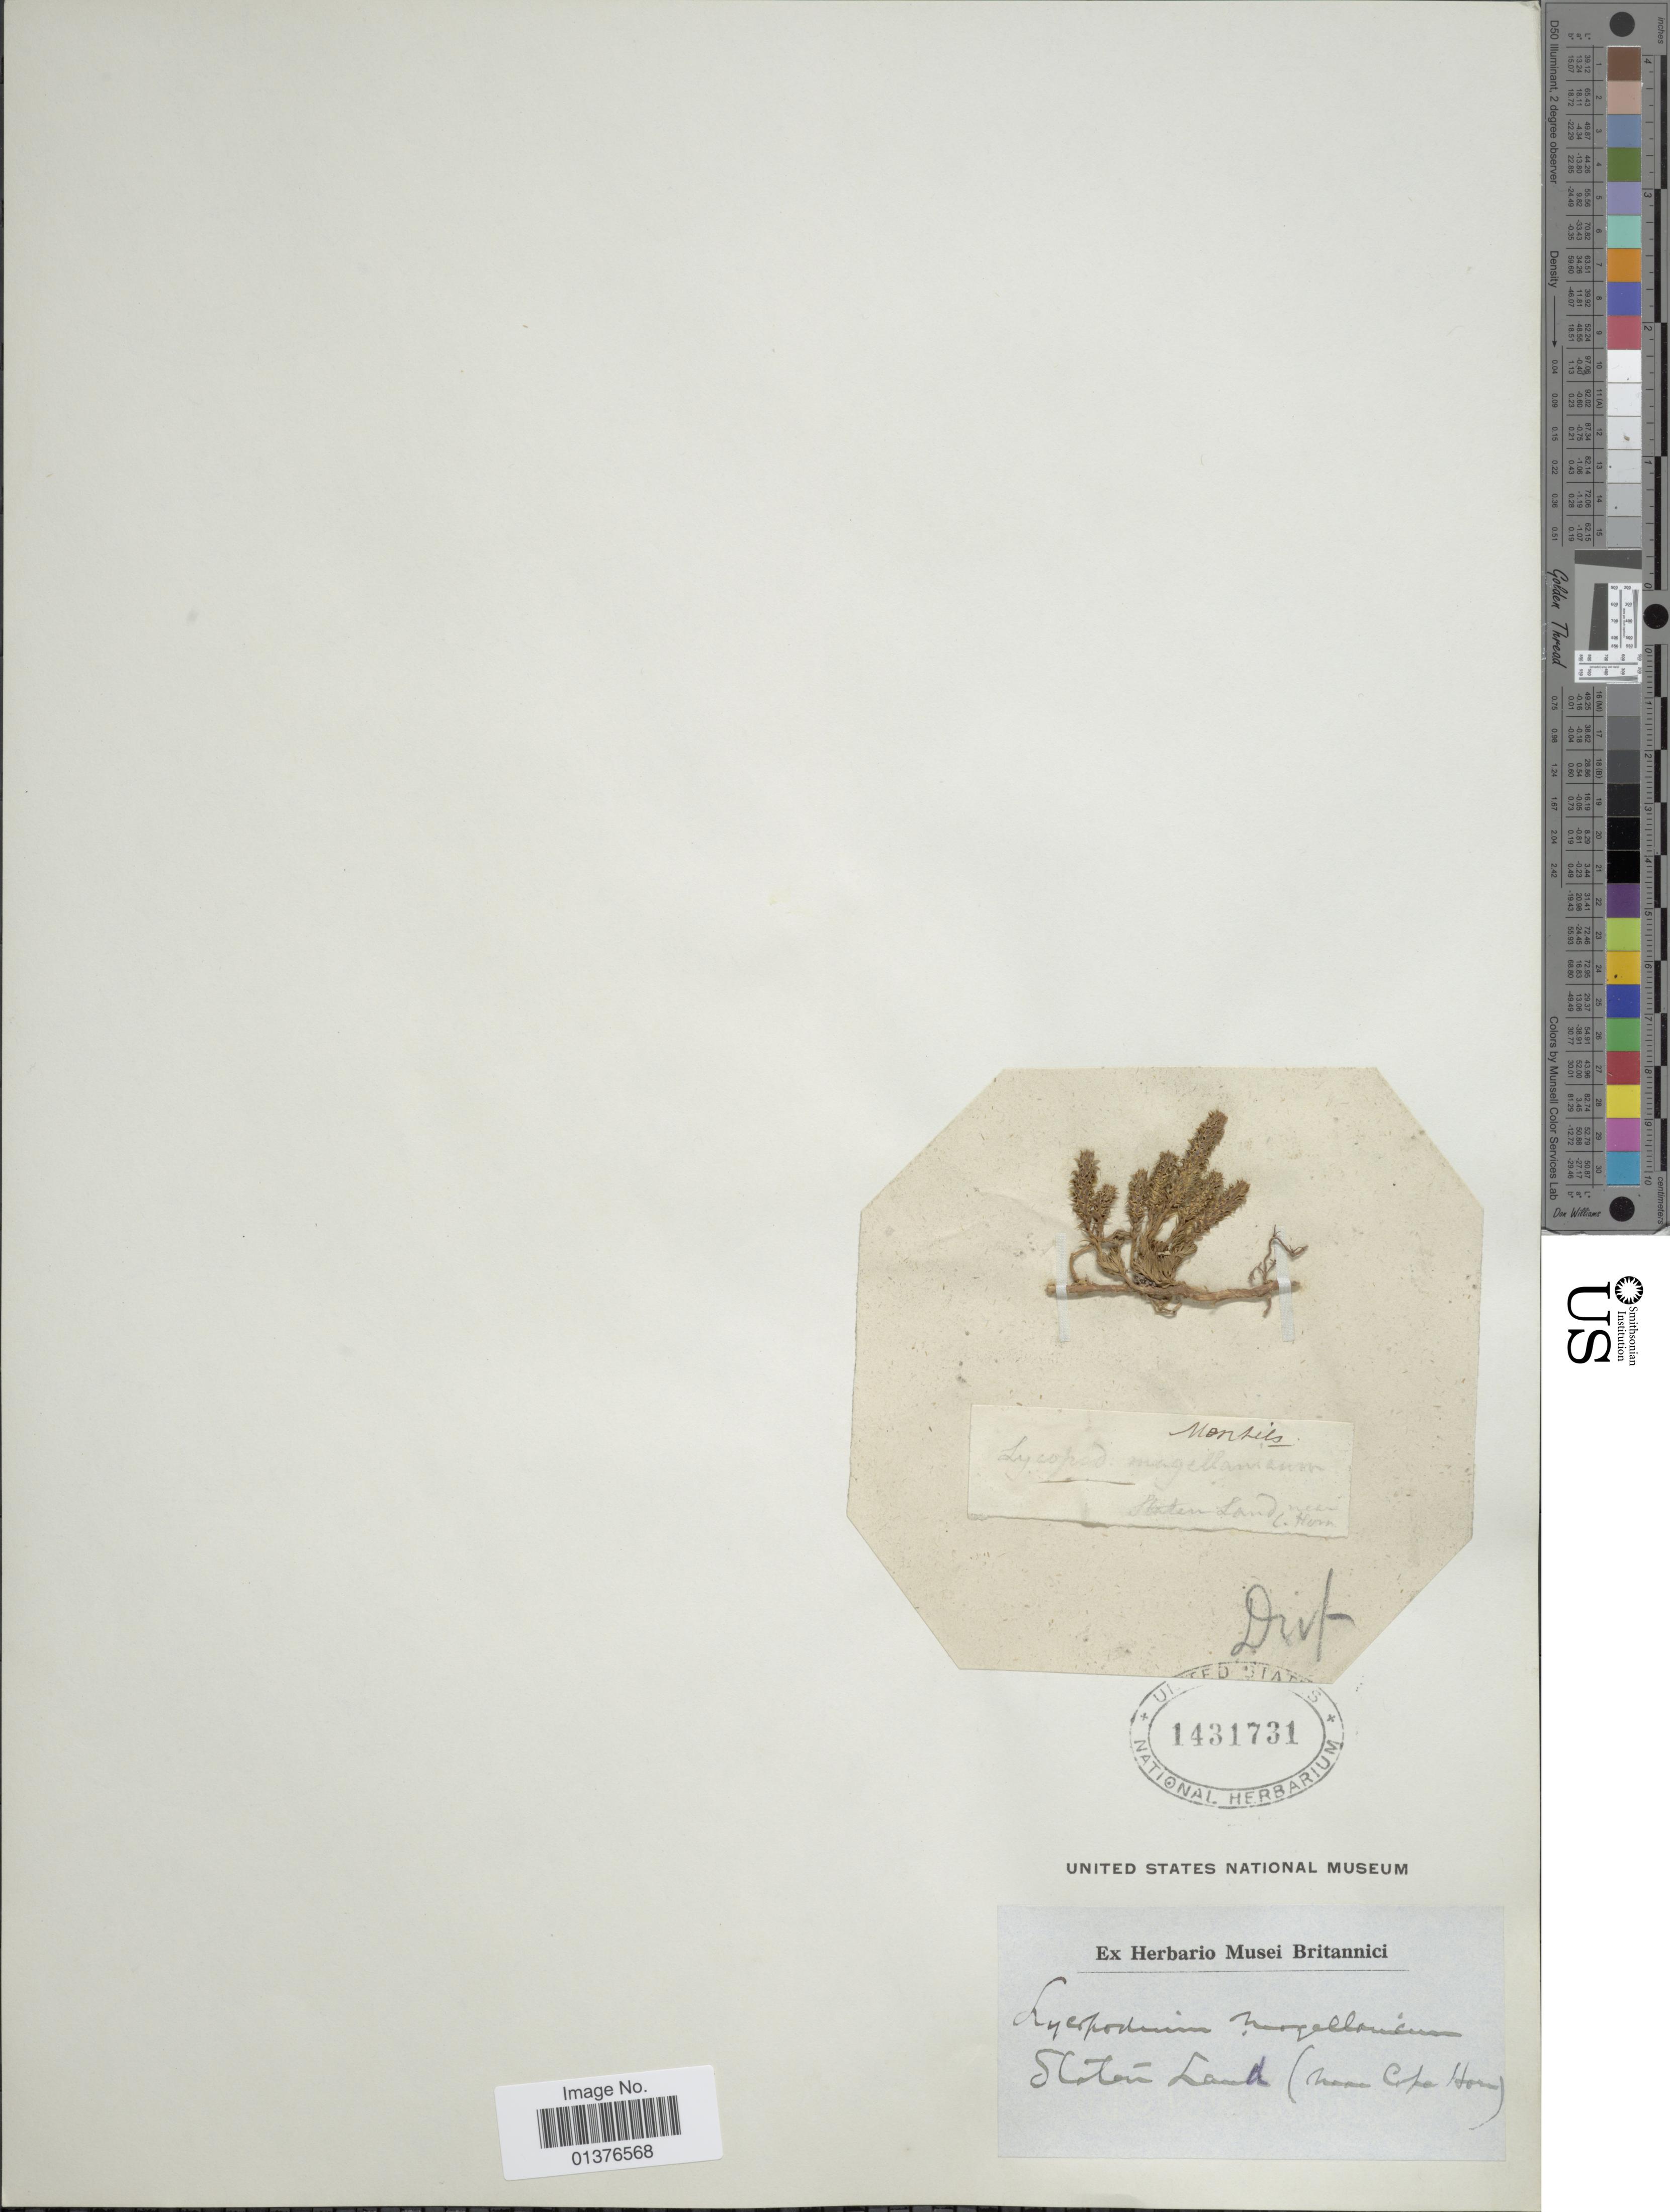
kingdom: Plantae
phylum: Tracheophyta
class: Lycopodiopsida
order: Lycopodiales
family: Lycopodiaceae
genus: Austrolycopodium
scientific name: Austrolycopodium magellanicum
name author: (P. Beauv.) Holub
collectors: ex herb. Musei Britannici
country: Argentina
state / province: Tierra del Fuego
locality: Staten Land (near Cape Horn)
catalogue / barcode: US 1431731